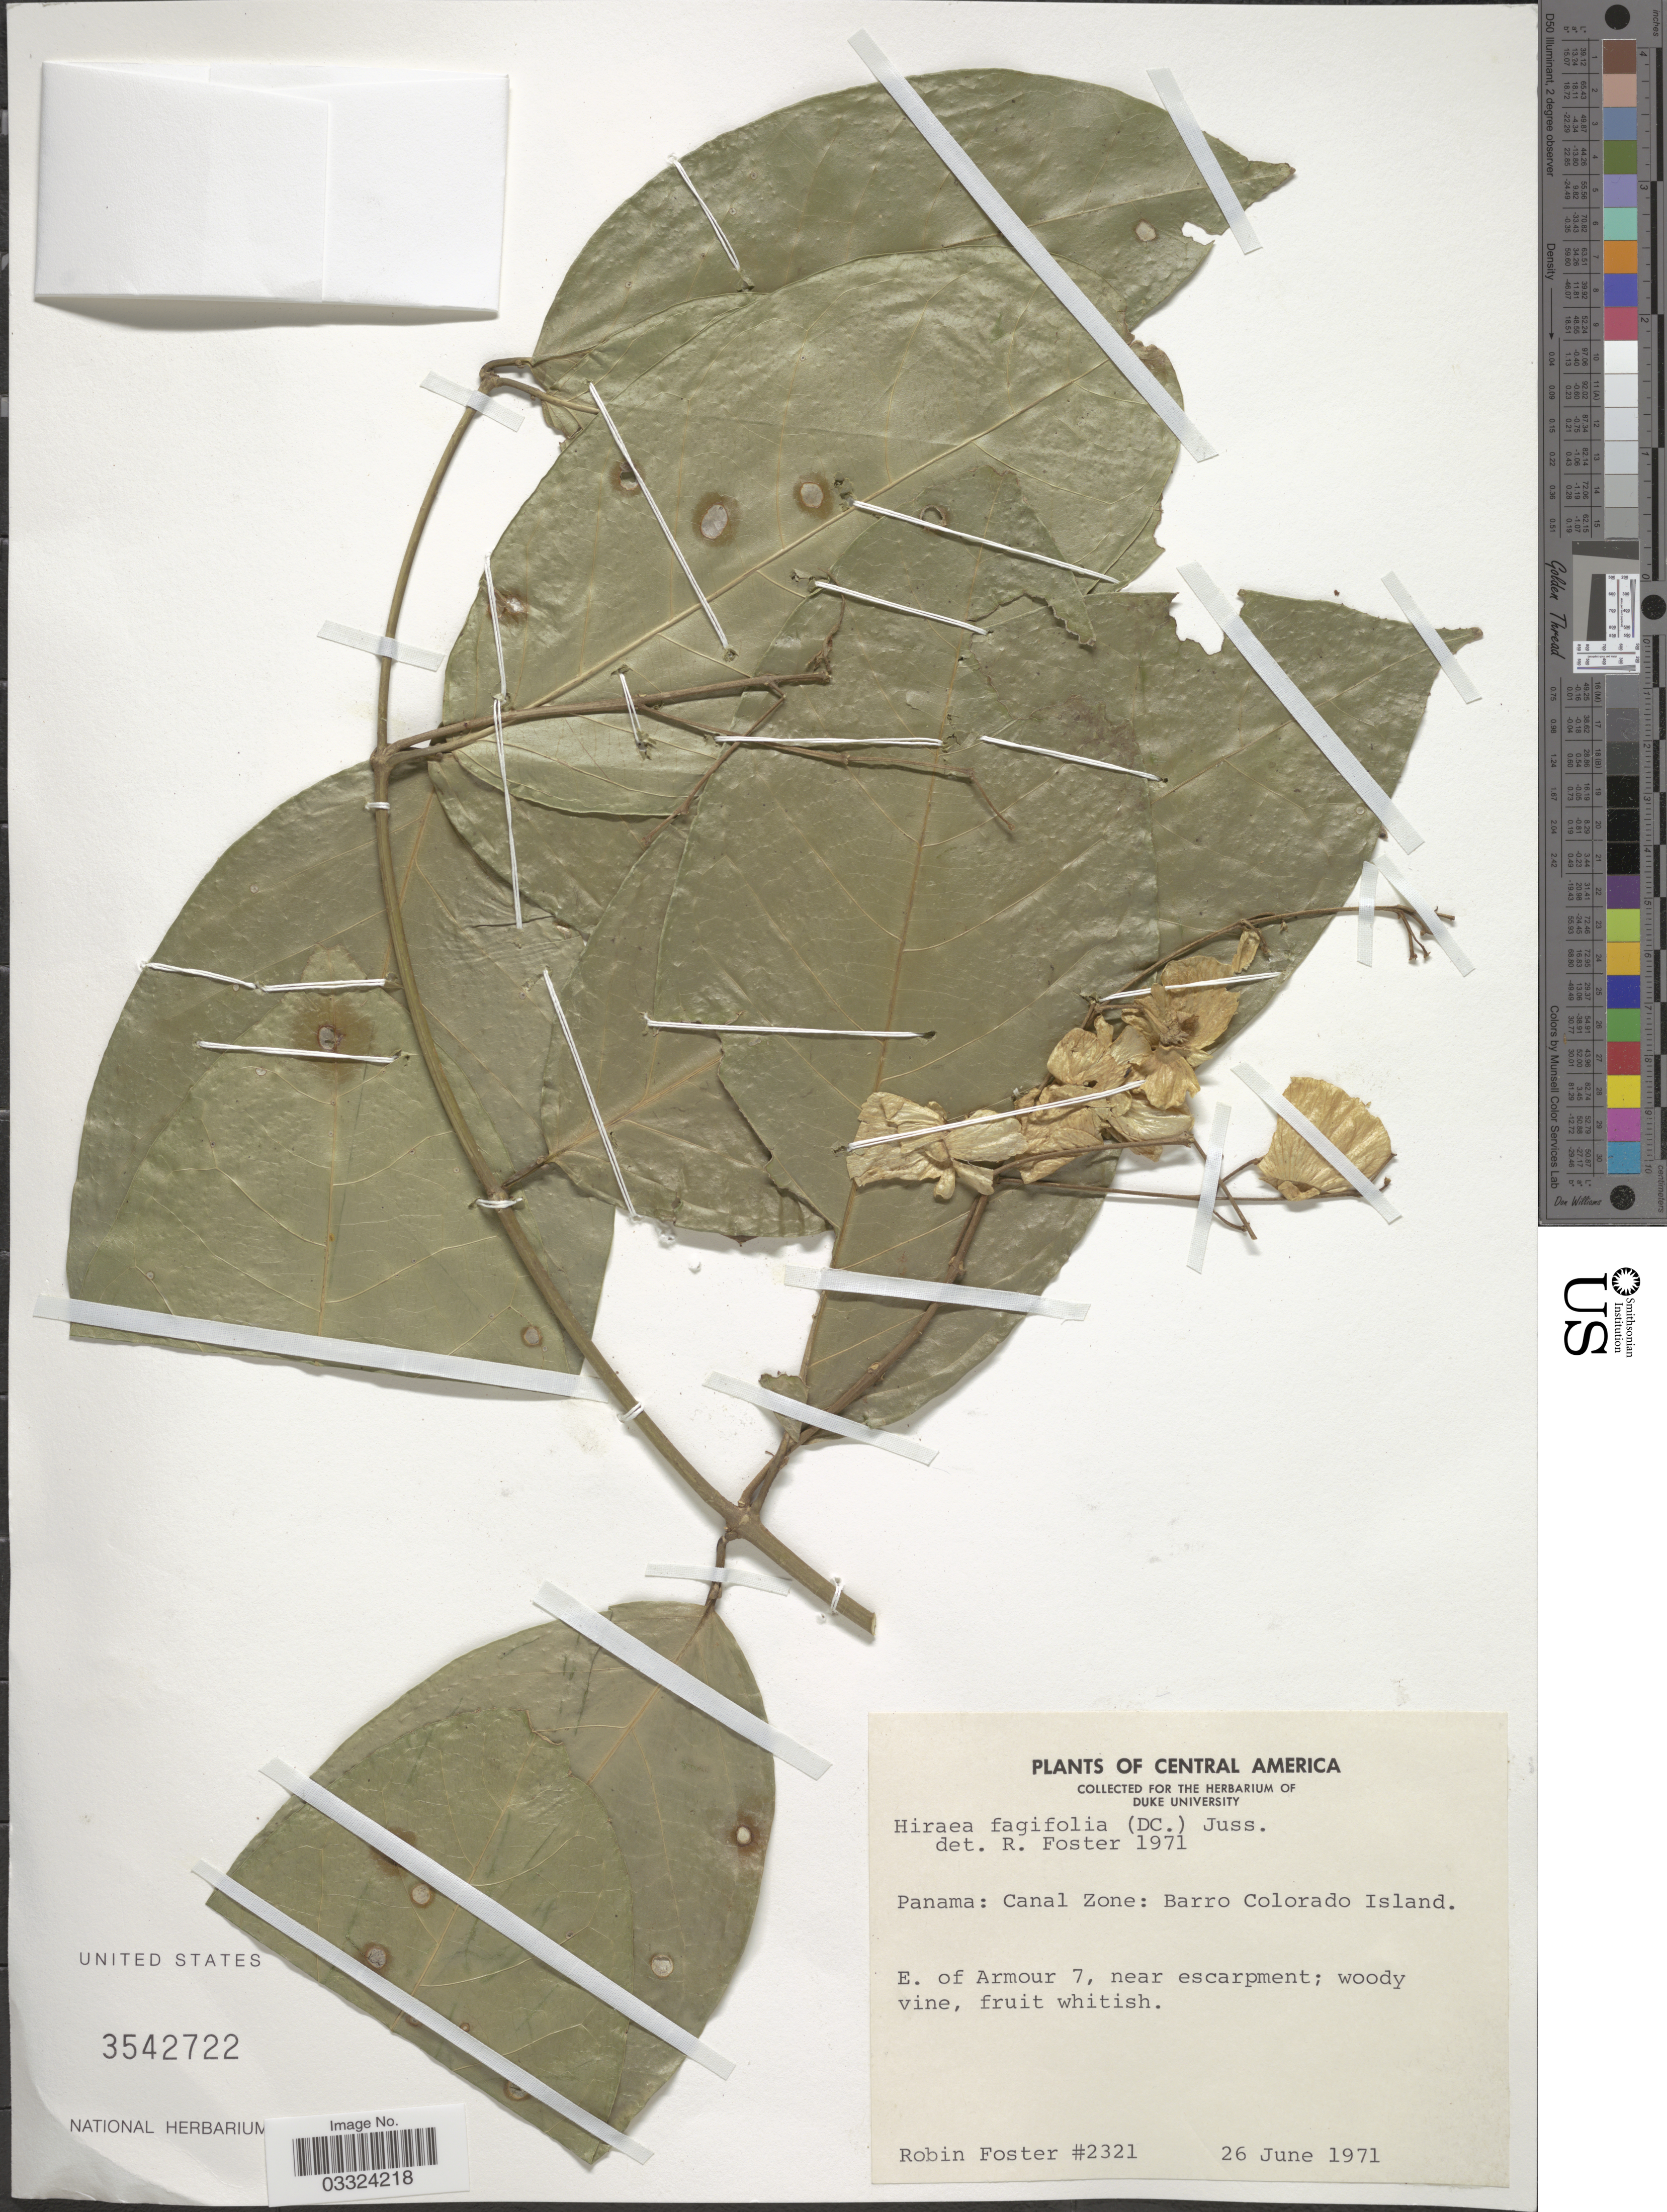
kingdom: Plantae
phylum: Tracheophyta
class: Magnoliopsida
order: Malpighiales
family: Malpighiaceae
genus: Hiraea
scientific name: Hiraea fagifolia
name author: (DC.) A. Juss.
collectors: R. B. Foster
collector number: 2321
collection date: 1971-06-26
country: Panama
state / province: Panamá Oeste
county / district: Canal Zone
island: Barro Colorado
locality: Canal Zone: Barro Colorado Island. E. of Armour 7, near escarpment.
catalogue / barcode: US 3542722